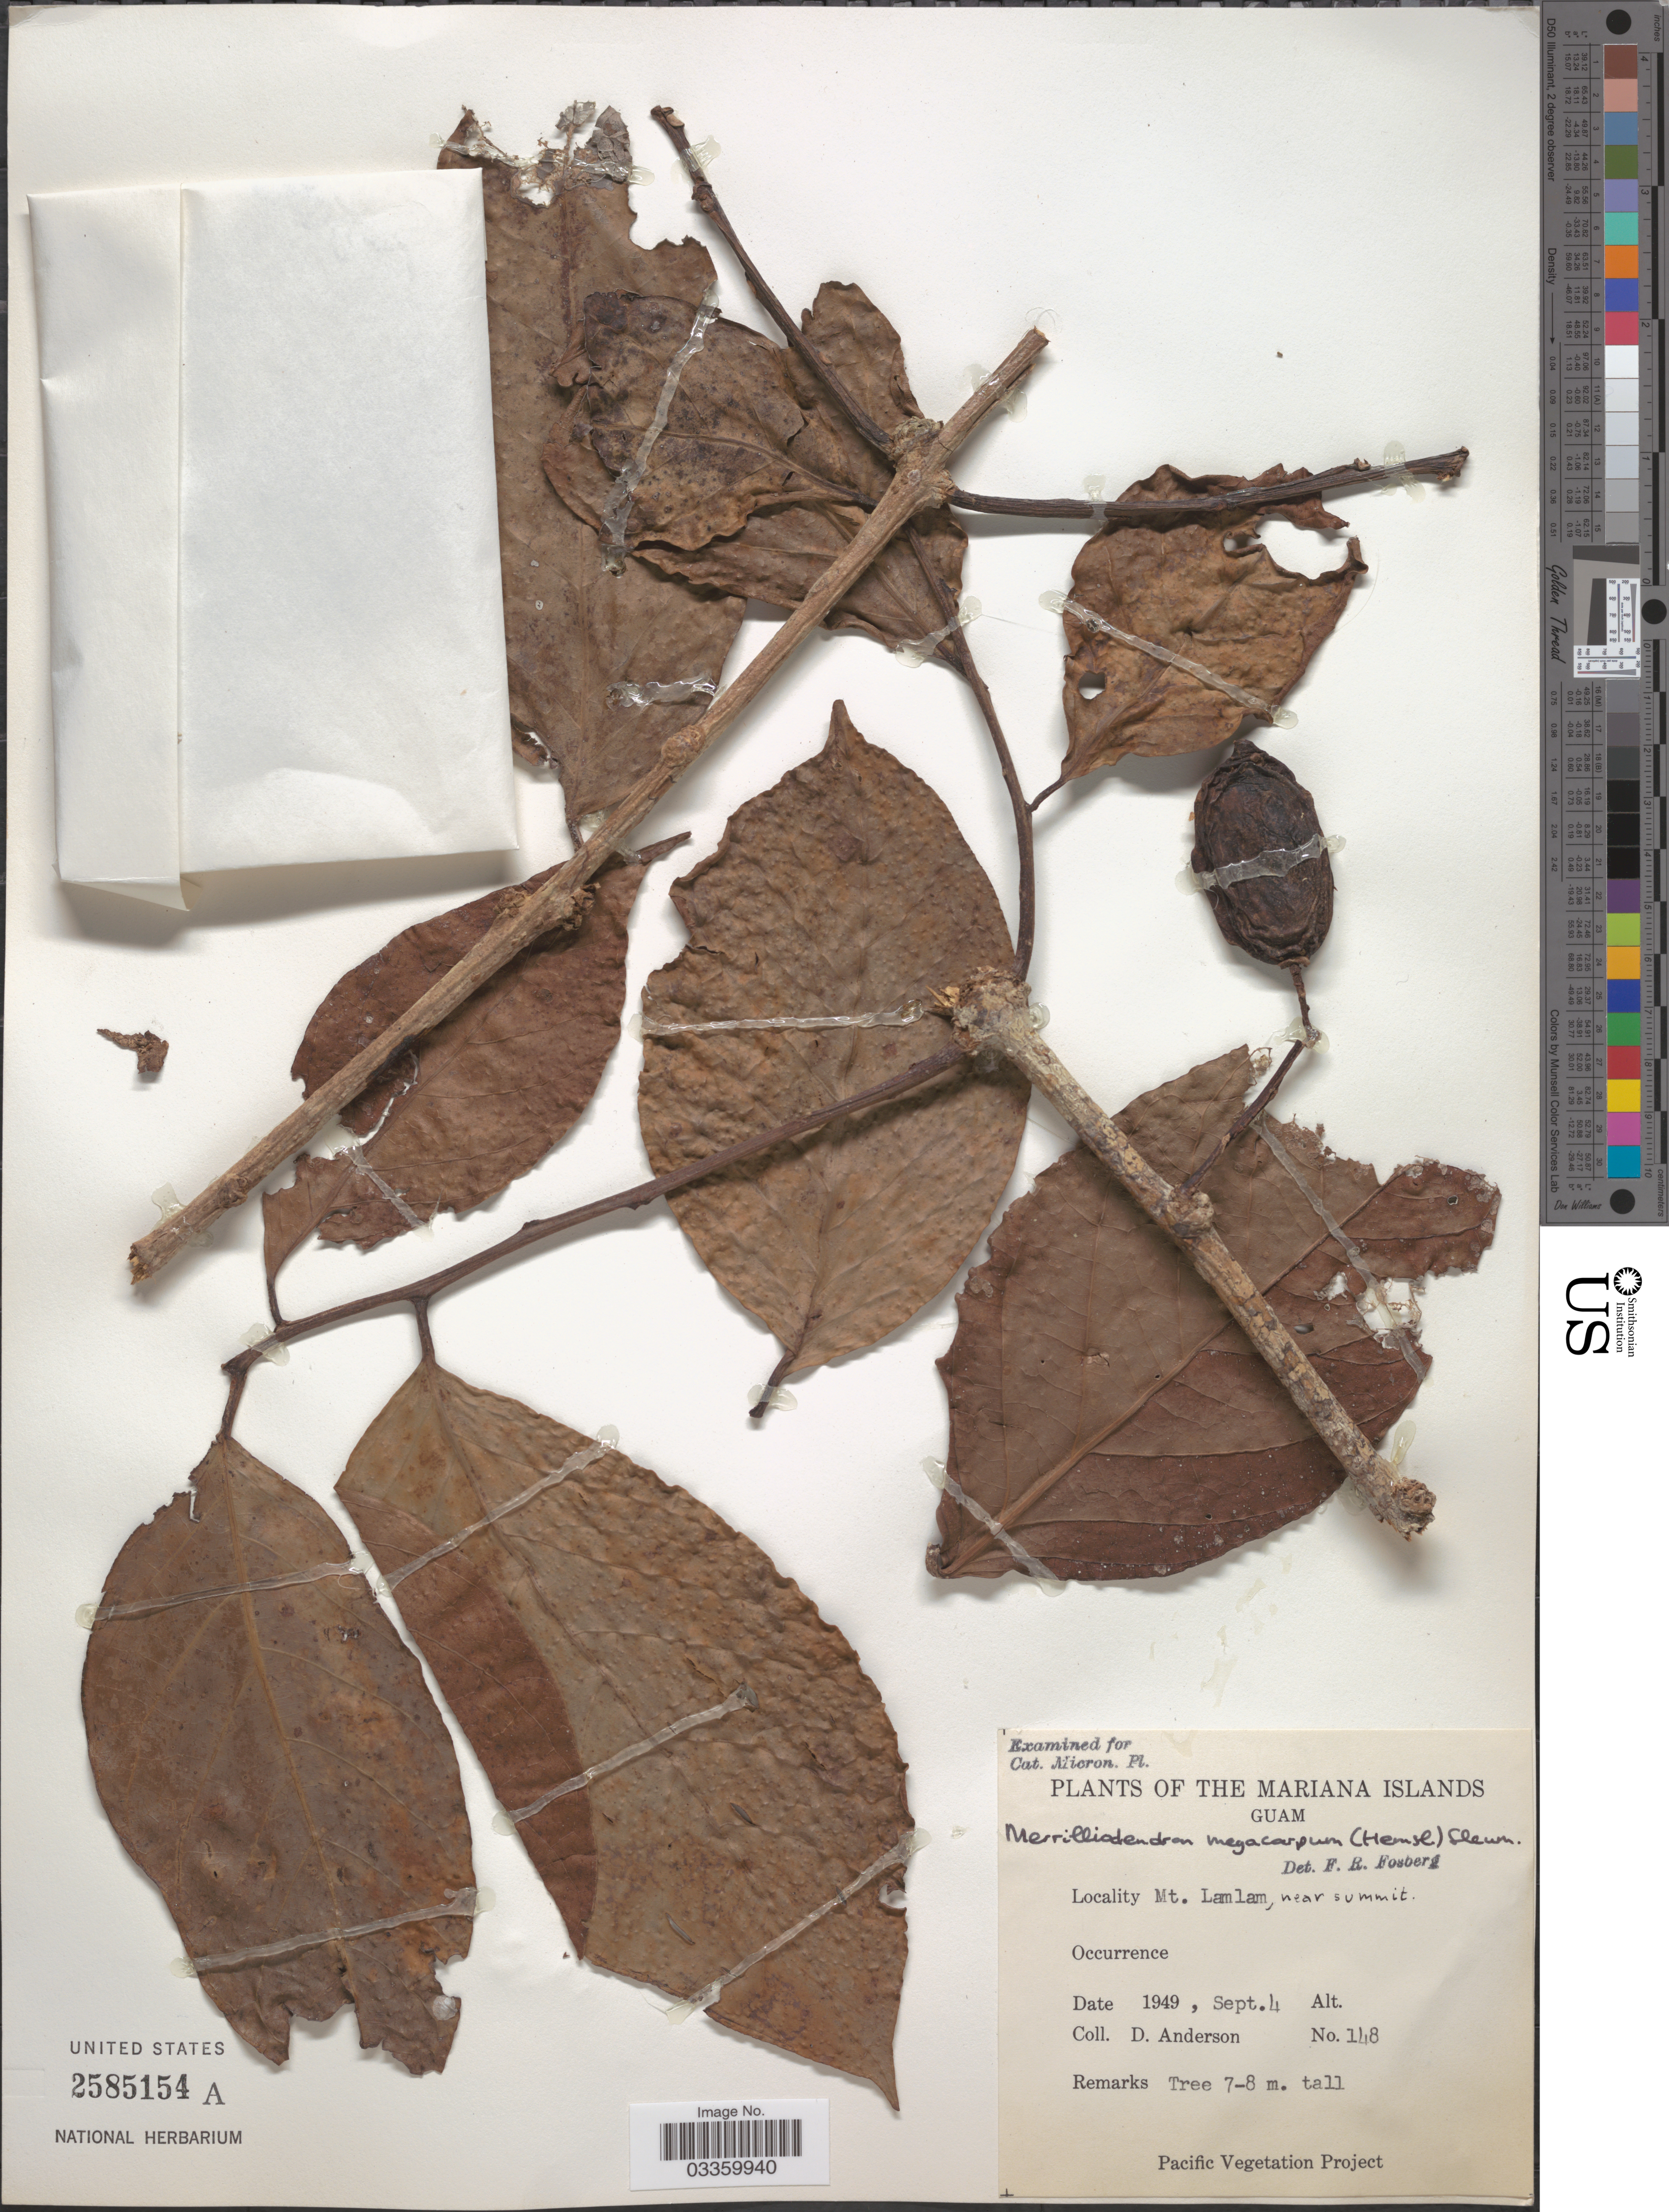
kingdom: Plantae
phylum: Tracheophyta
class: Magnoliopsida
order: Icacinales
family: Icacinaceae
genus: Merrilliodendron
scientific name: Merrilliodendron megacarpum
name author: (Hemsl.) Sleumer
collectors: D. Anderson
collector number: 148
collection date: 1949-09-04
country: Guam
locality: The Mariana Islands. Mt. Lamlan, near summit.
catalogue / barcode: US 2585154A